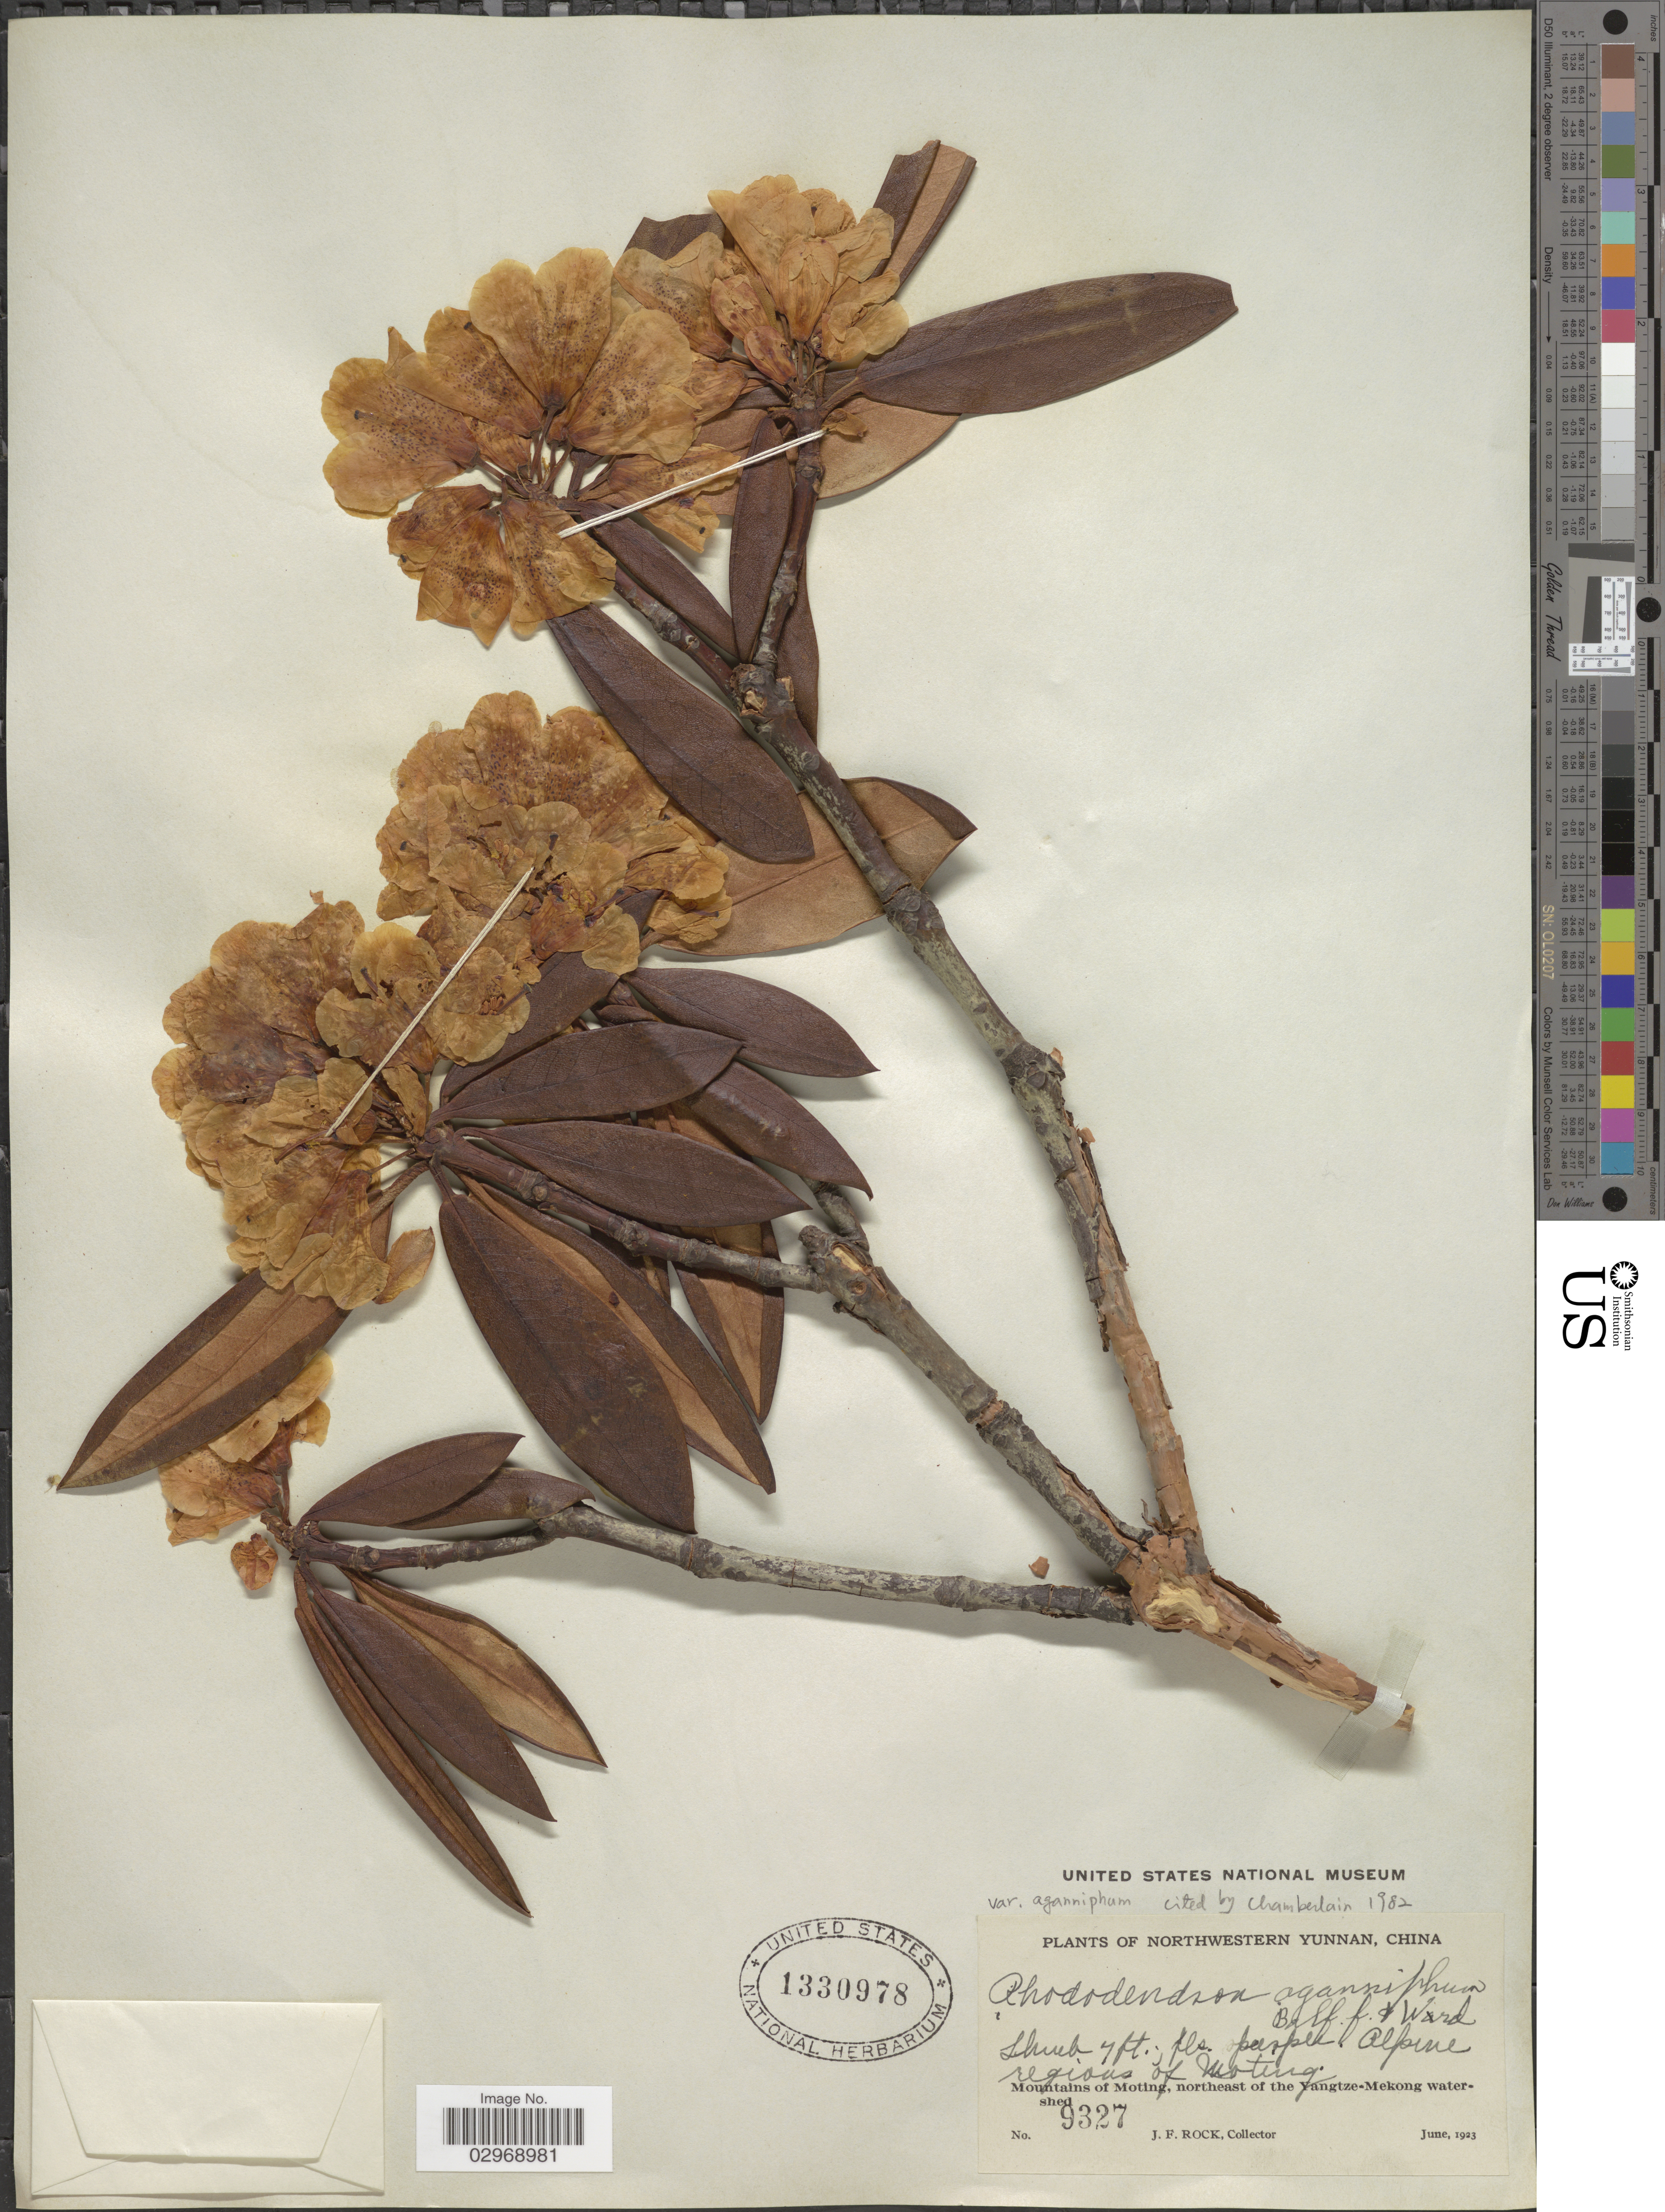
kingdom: Plantae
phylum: Tracheophyta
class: Magnoliopsida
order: Ericales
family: Ericaceae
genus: Rhododendron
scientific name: Rhododendron aganniphum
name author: Balf. f. & Kingdon-Ward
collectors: J. Rock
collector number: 9327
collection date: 1923-06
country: China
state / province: Yunnan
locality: Northwestern Yunnan. Alpine regions of Moting. Mountains of Moting, northeast of the Yangtze-Mekong watershed.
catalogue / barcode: US 1330978